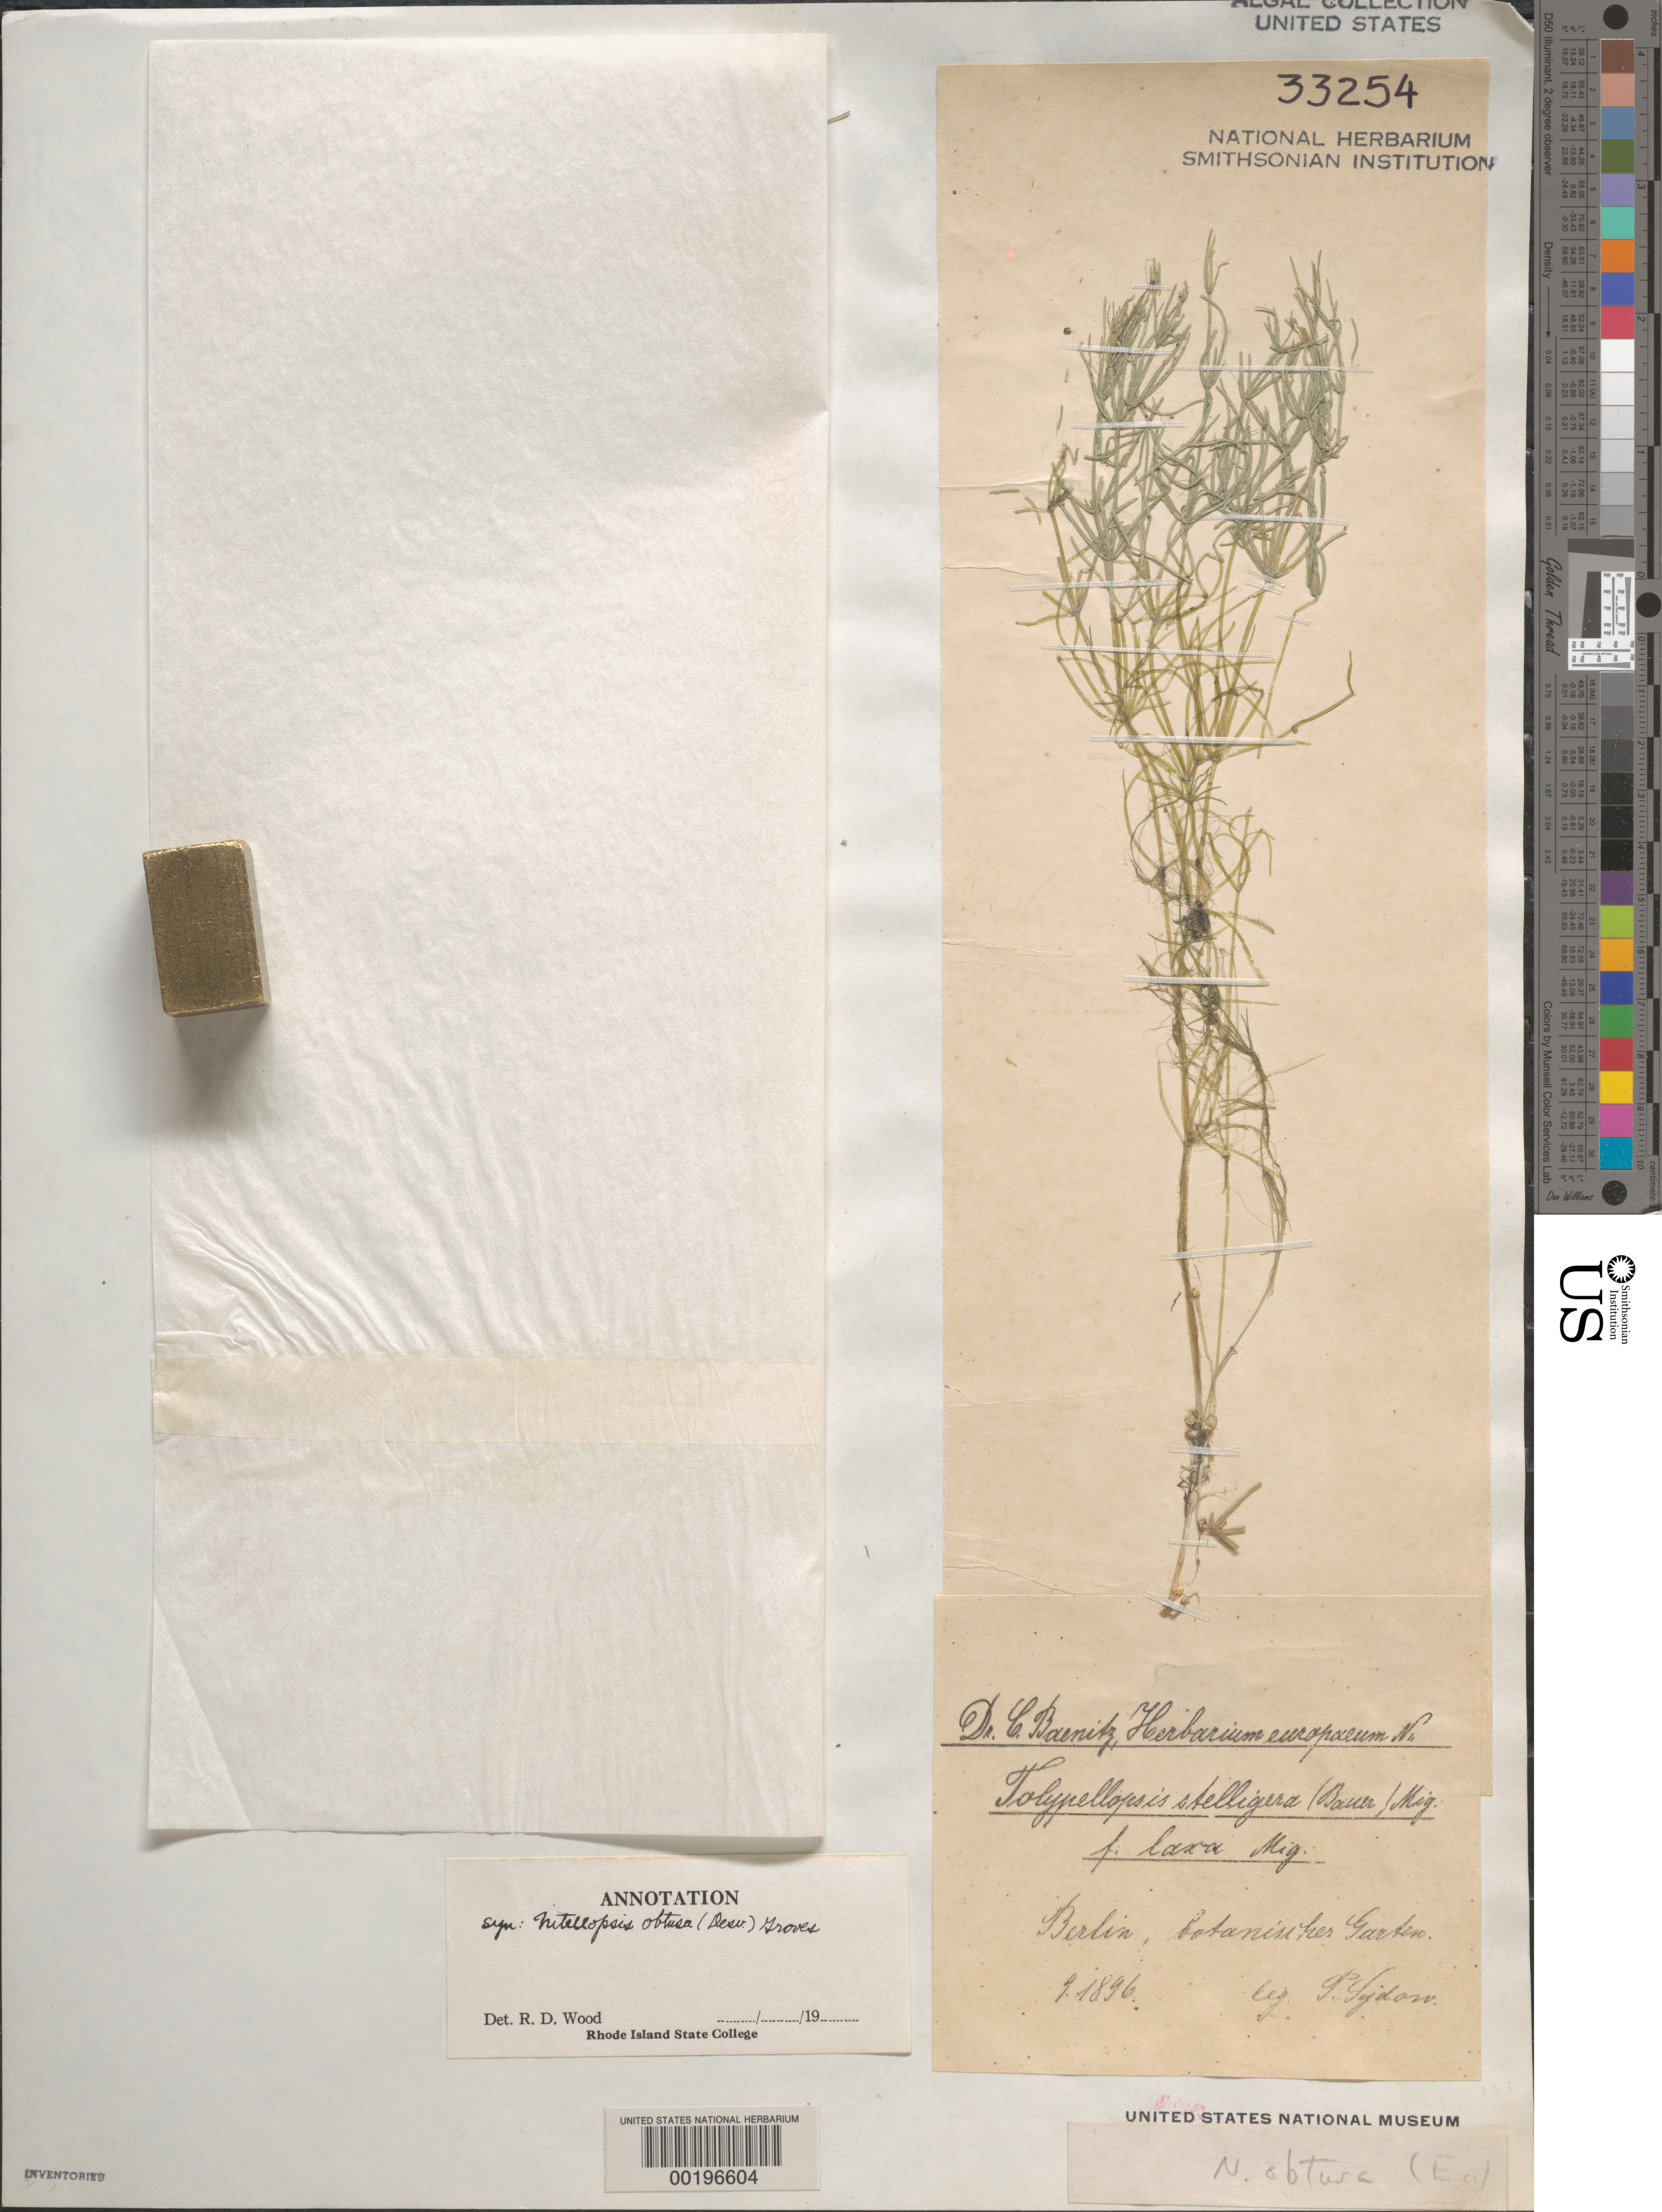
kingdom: Plantae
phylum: Charophyta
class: Charophyceae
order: Charales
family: Characeae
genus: Nitellopsis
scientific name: Nitellopsis obtusa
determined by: Wood, R. D.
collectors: P. Sydow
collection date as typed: Sep 1896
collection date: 1896-09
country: Germany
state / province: Berlin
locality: Berlin botanic garden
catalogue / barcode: US 33254